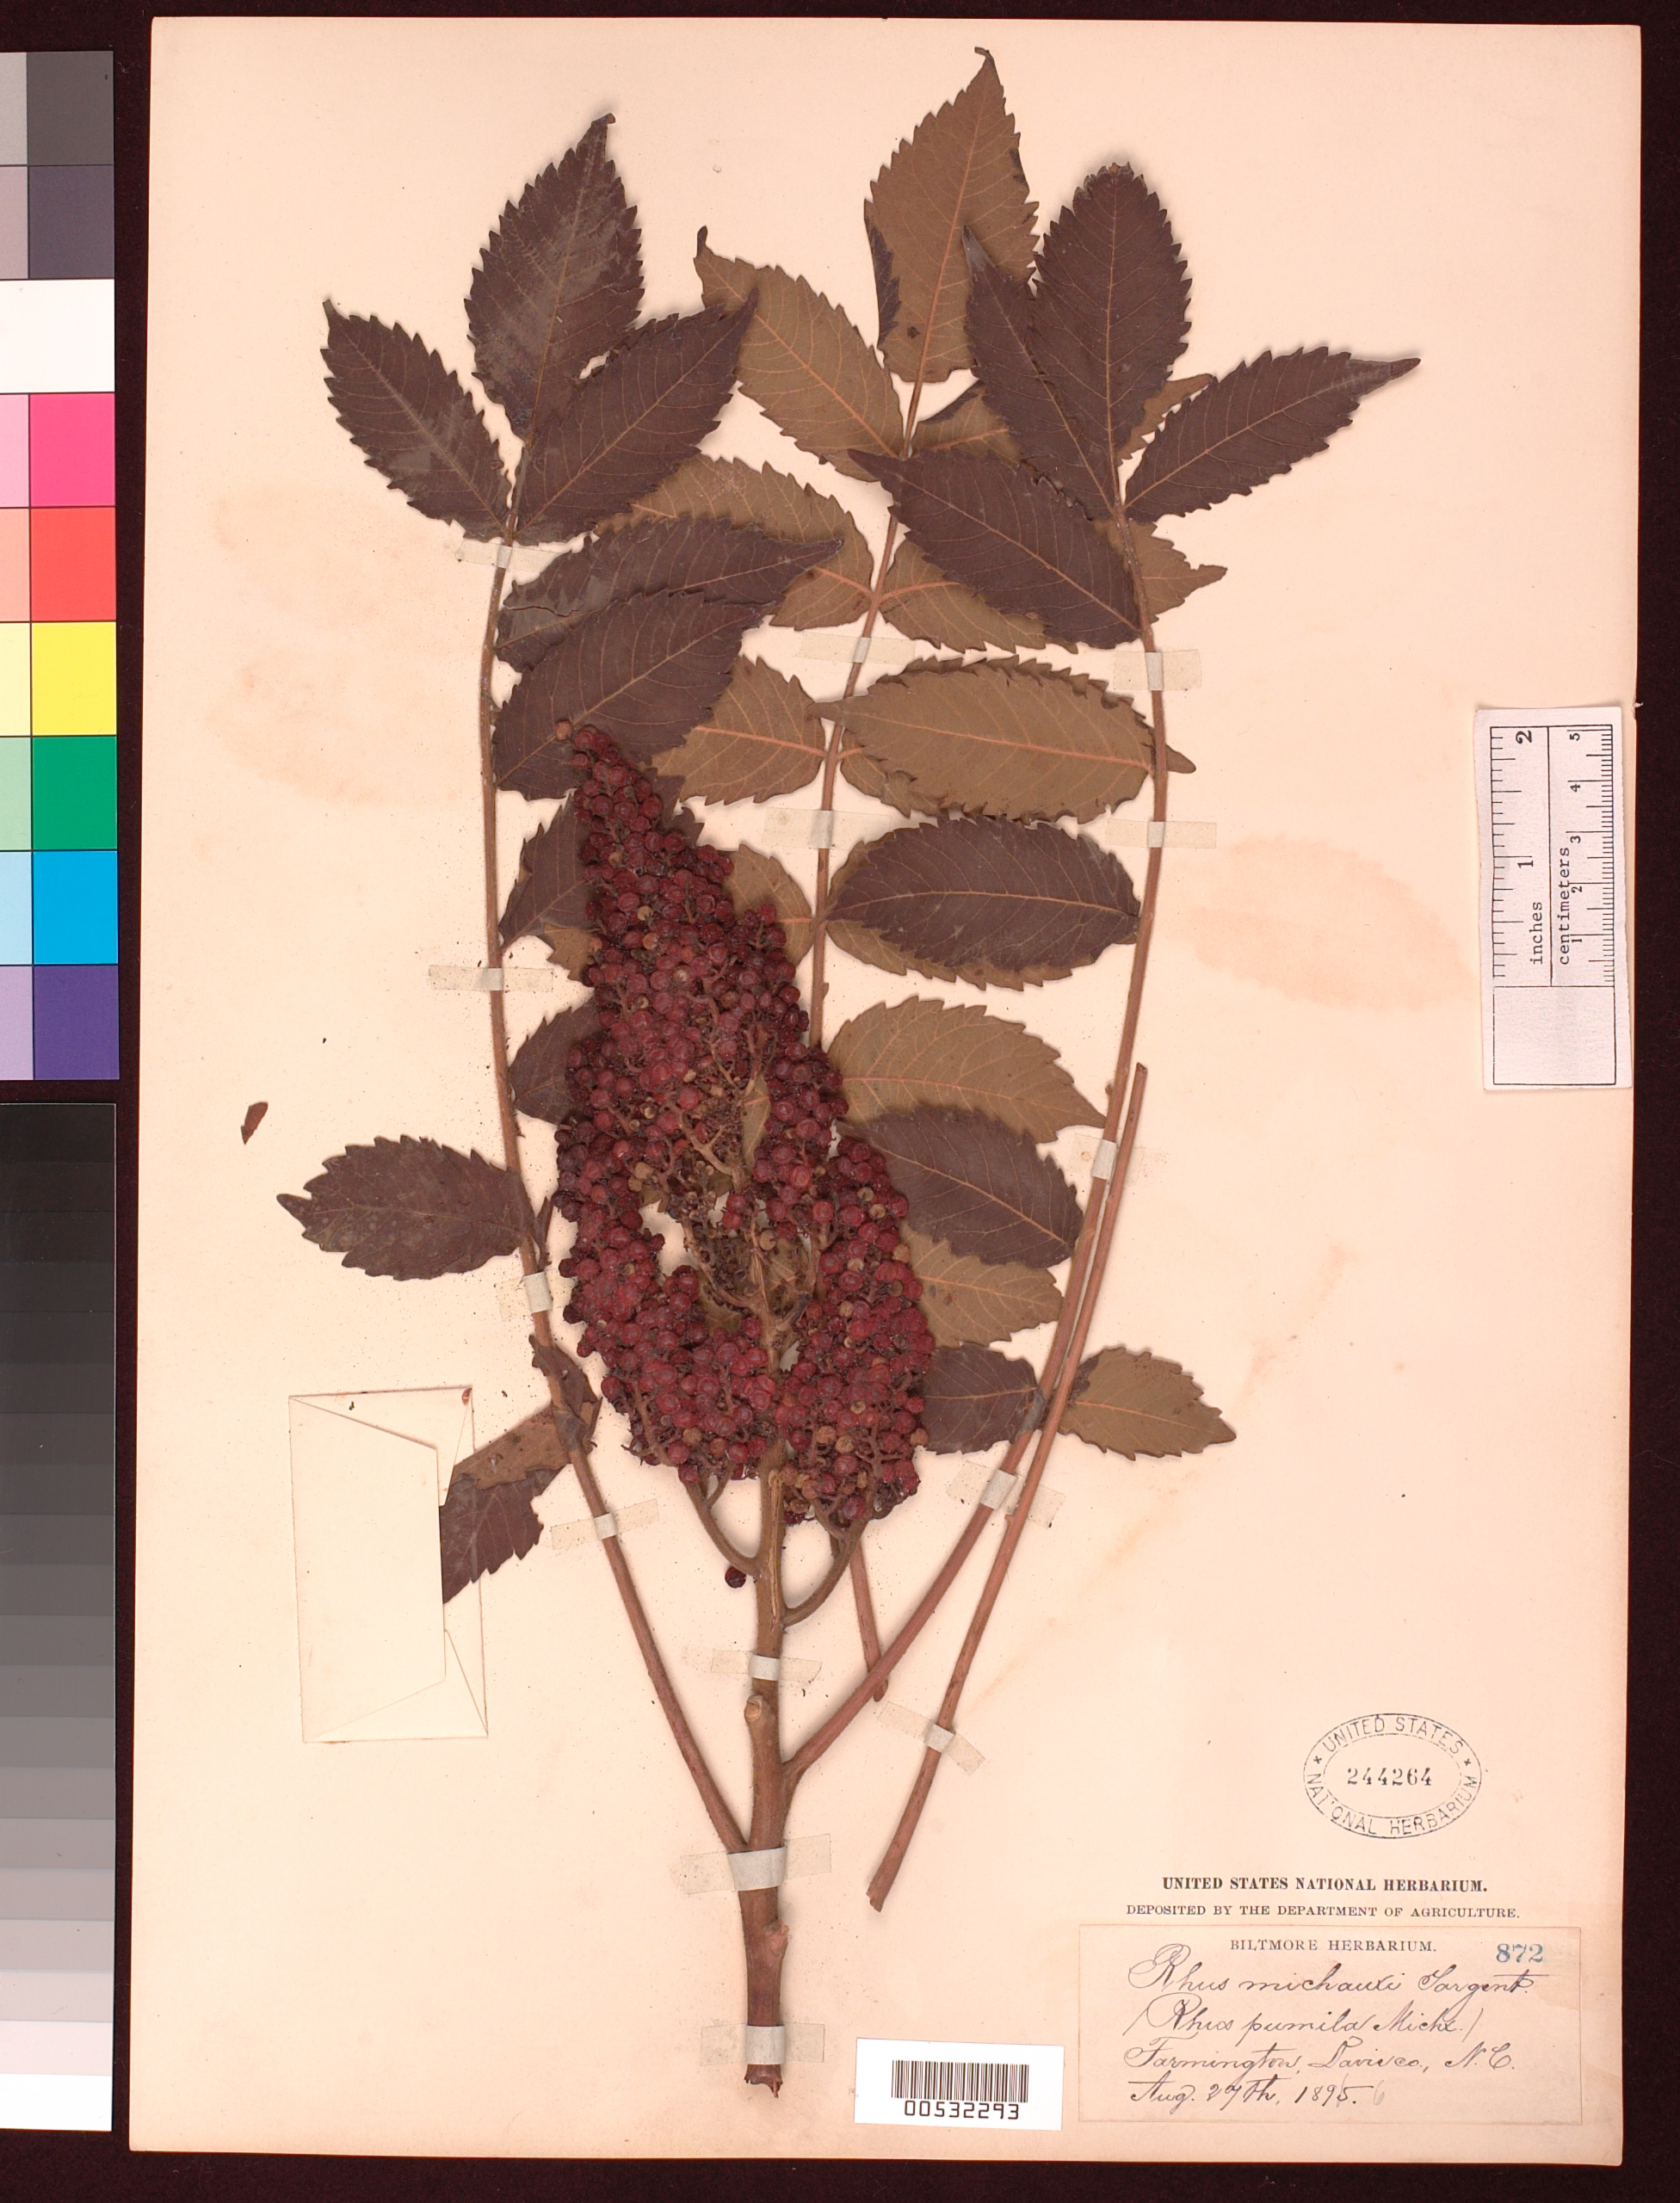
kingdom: Plantae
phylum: Tracheophyta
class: Magnoliopsida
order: Sapindales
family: Anacardiaceae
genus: Rhus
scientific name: Rhus michauxii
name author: Sarg.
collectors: ex herb. Biltmore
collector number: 872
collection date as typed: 27 Aug 1896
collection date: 1896-08-27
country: United States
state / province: North Carolina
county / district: Davie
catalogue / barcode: US 244264